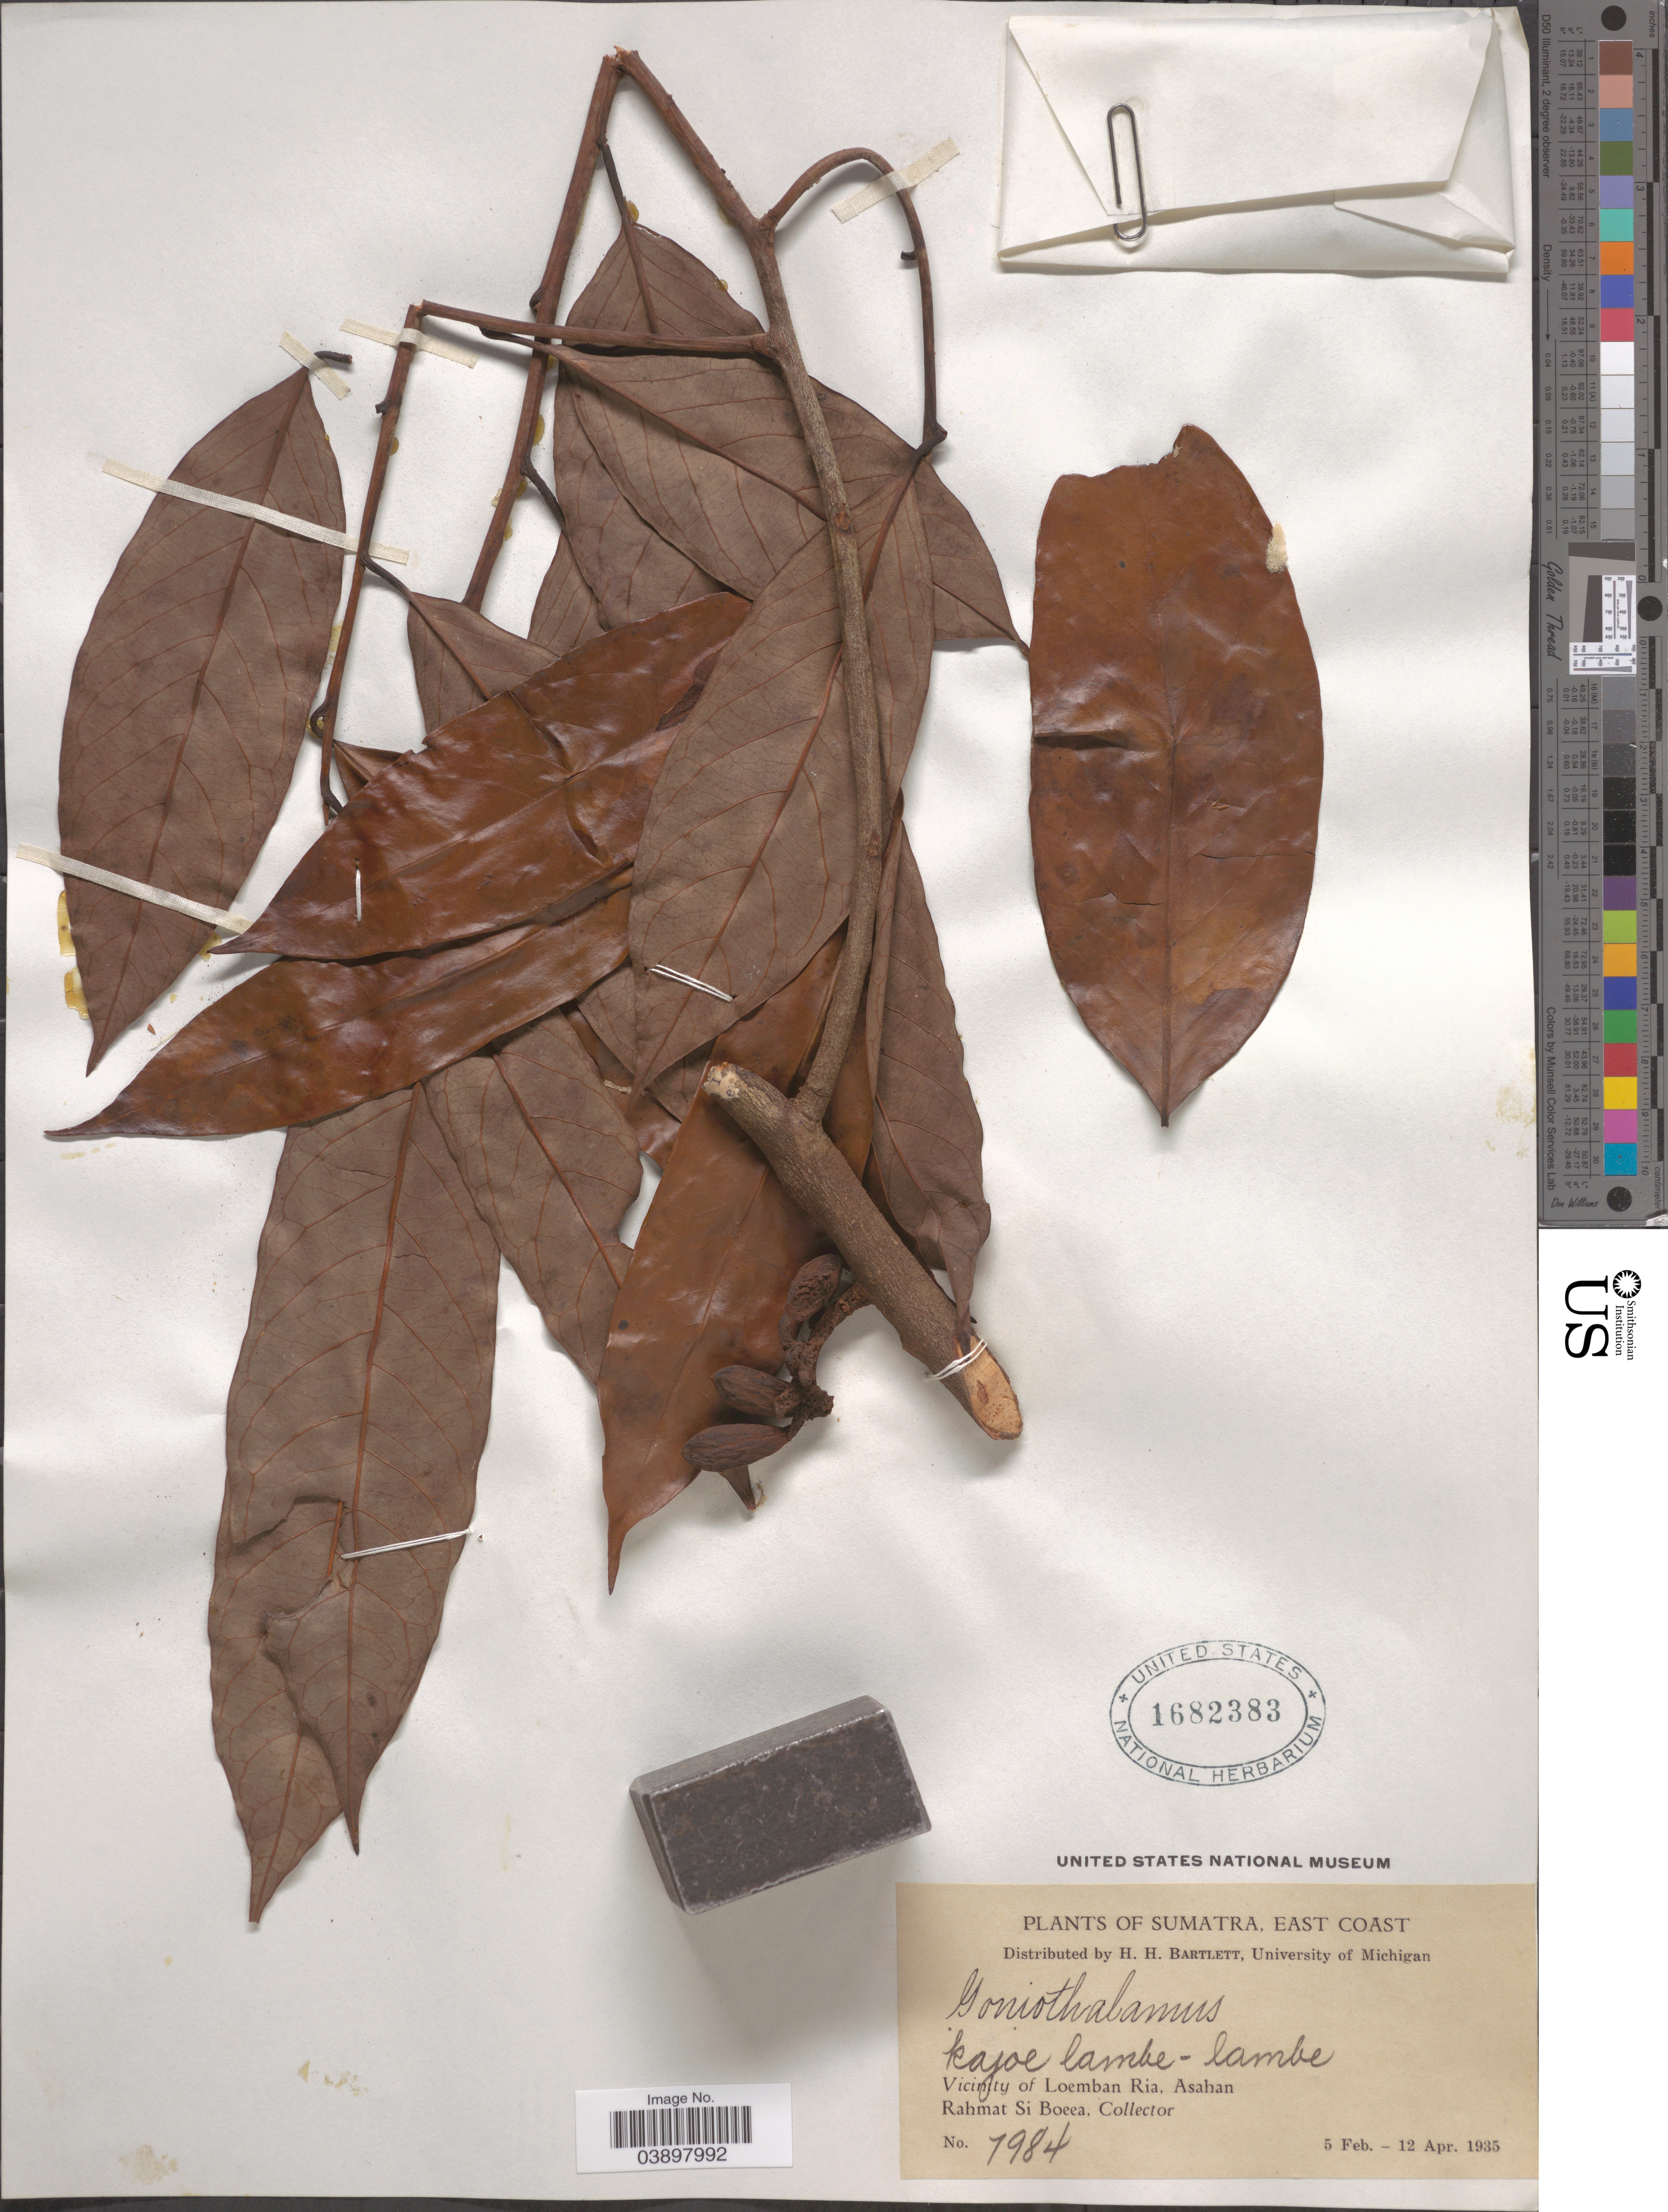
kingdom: Plantae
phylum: Tracheophyta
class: Magnoliopsida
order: Magnoliales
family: Annonaceae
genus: Goniothalamus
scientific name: Goniothalamus sp.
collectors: Rahmat Si Boeea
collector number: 7894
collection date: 1935-02-05/1935-04-12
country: Indonesia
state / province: Sumatra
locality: East Coast. Vicinity of Loemban Ria, Asahan.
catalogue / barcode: US 1682383